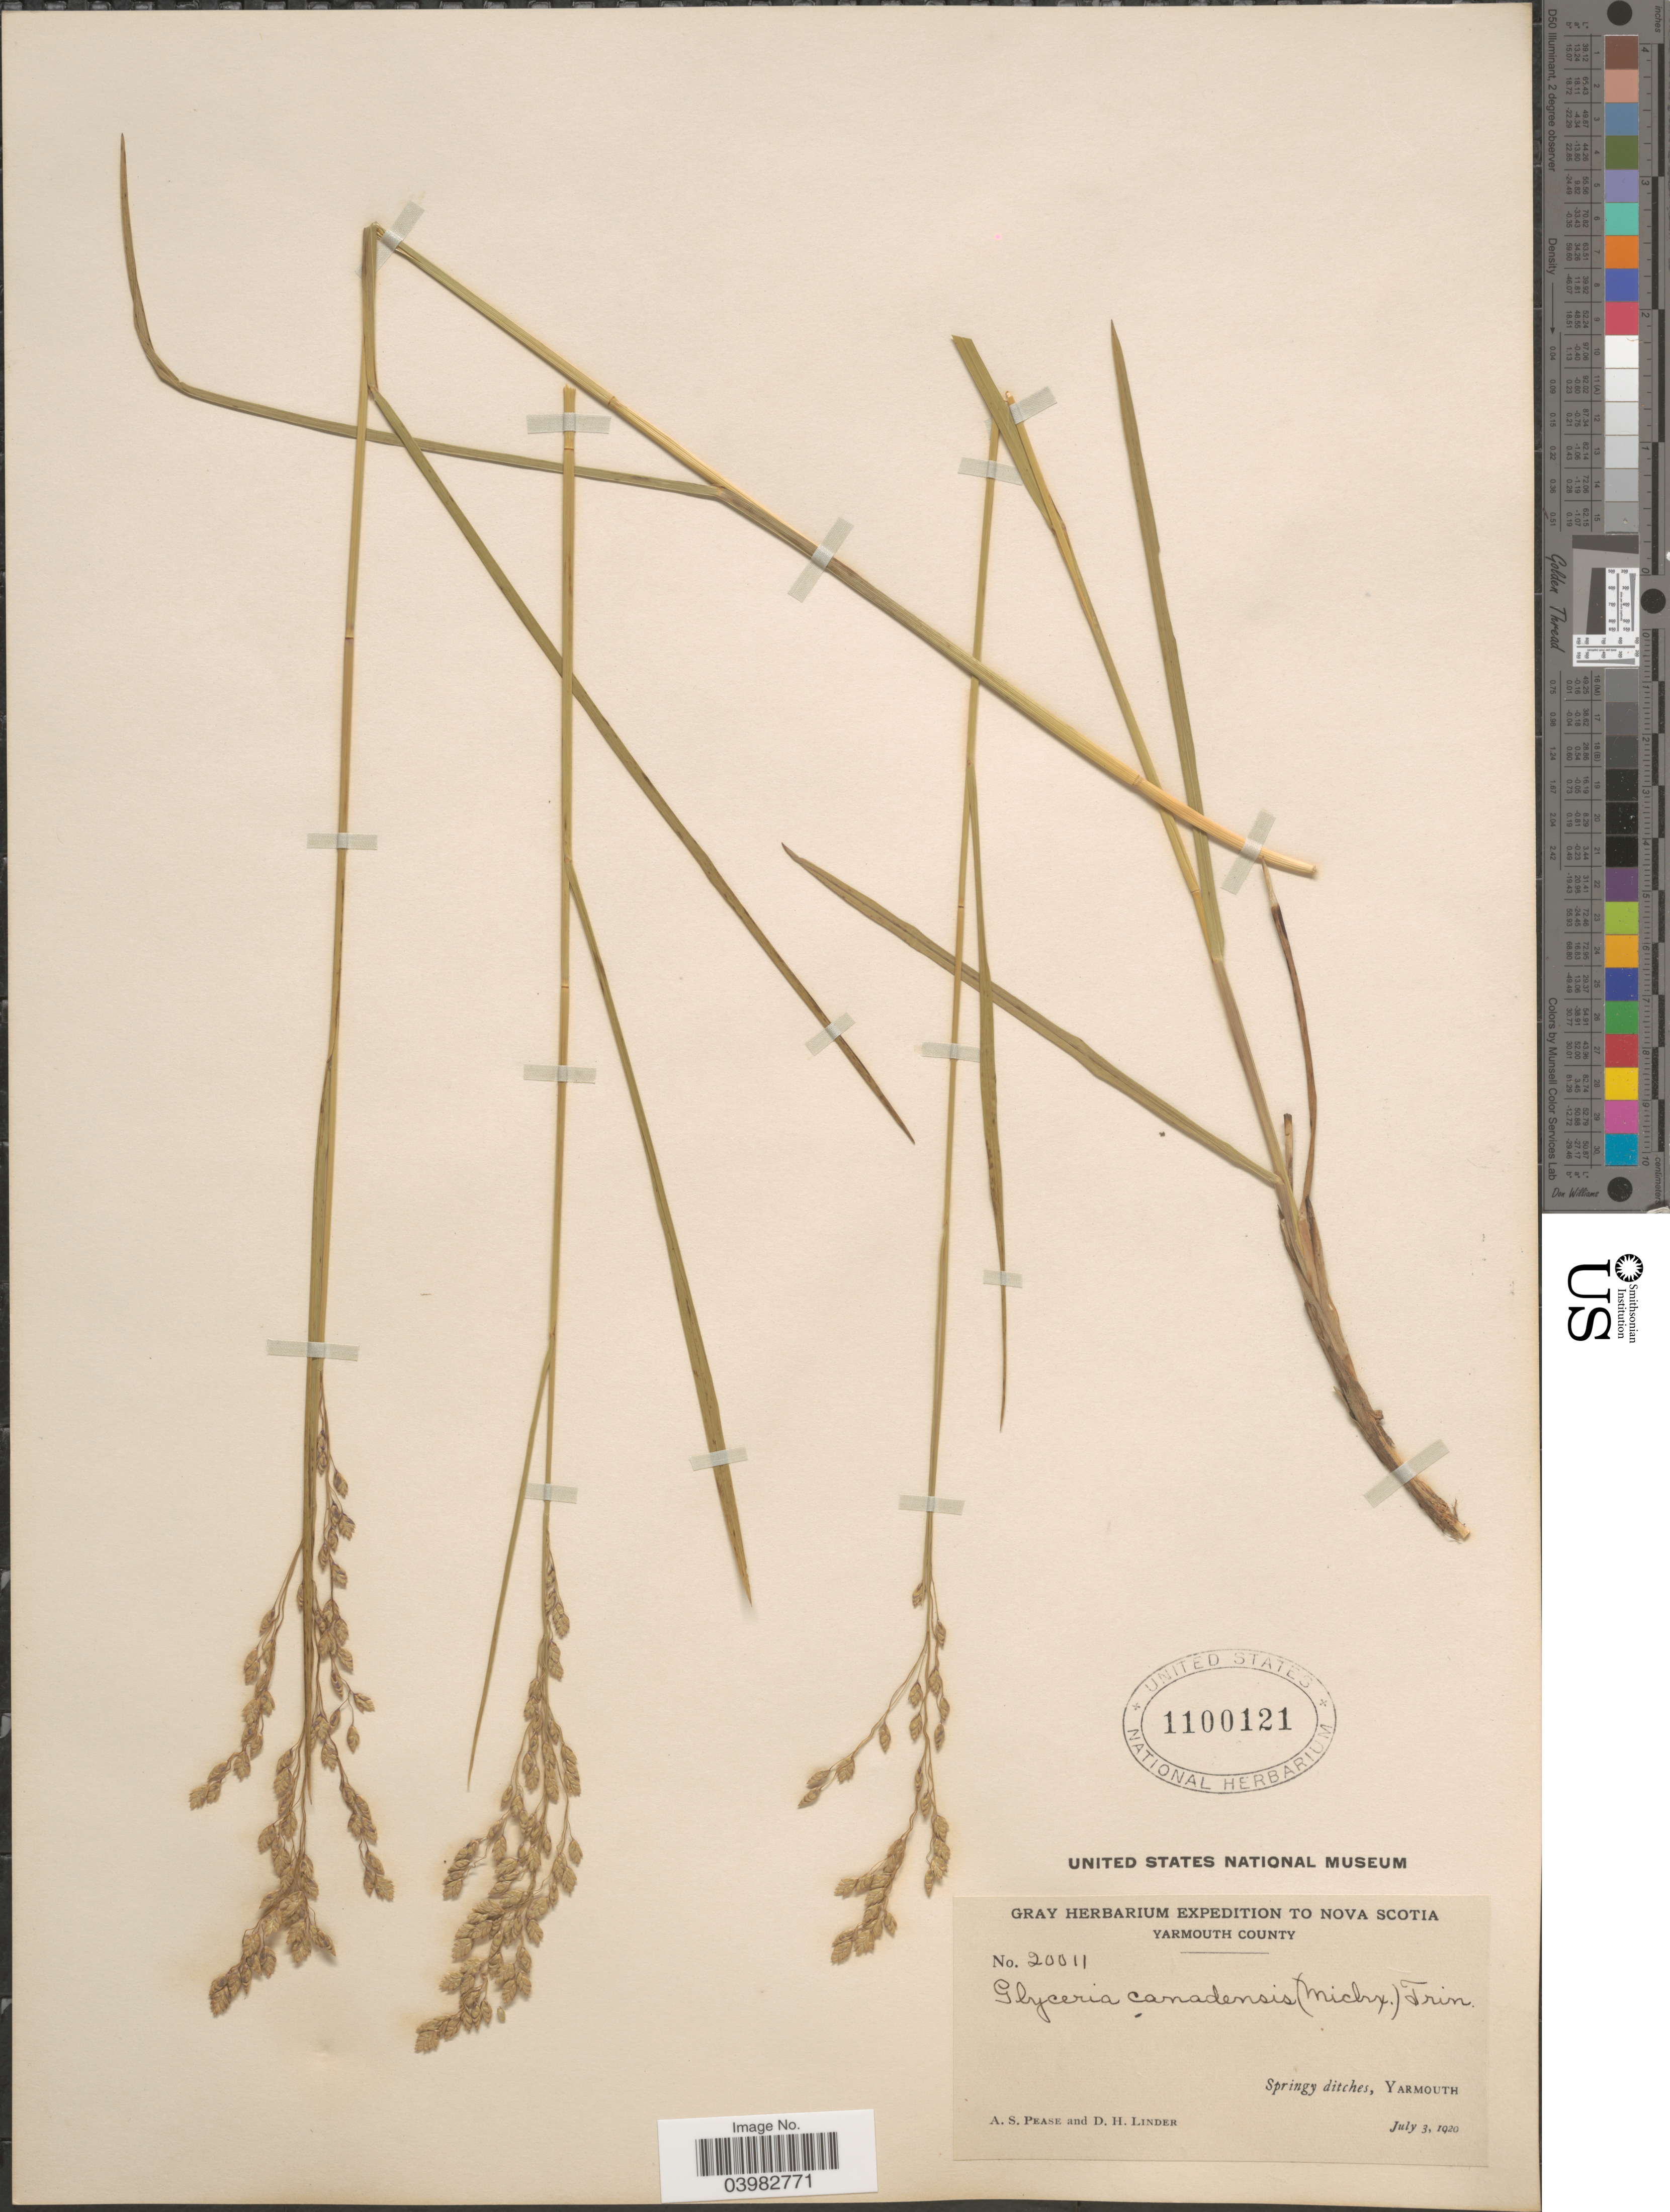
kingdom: Plantae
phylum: Tracheophyta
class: Liliopsida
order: Poales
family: Poaceae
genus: Glyceria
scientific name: Glyceria canadensis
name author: (Michx.) Trin.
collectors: A. S. Pease & D. Linder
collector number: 20011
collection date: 1920-07-03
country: Canada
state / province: Nova Scotia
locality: Yarmouth County. Yarmouth.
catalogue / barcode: US 1100121